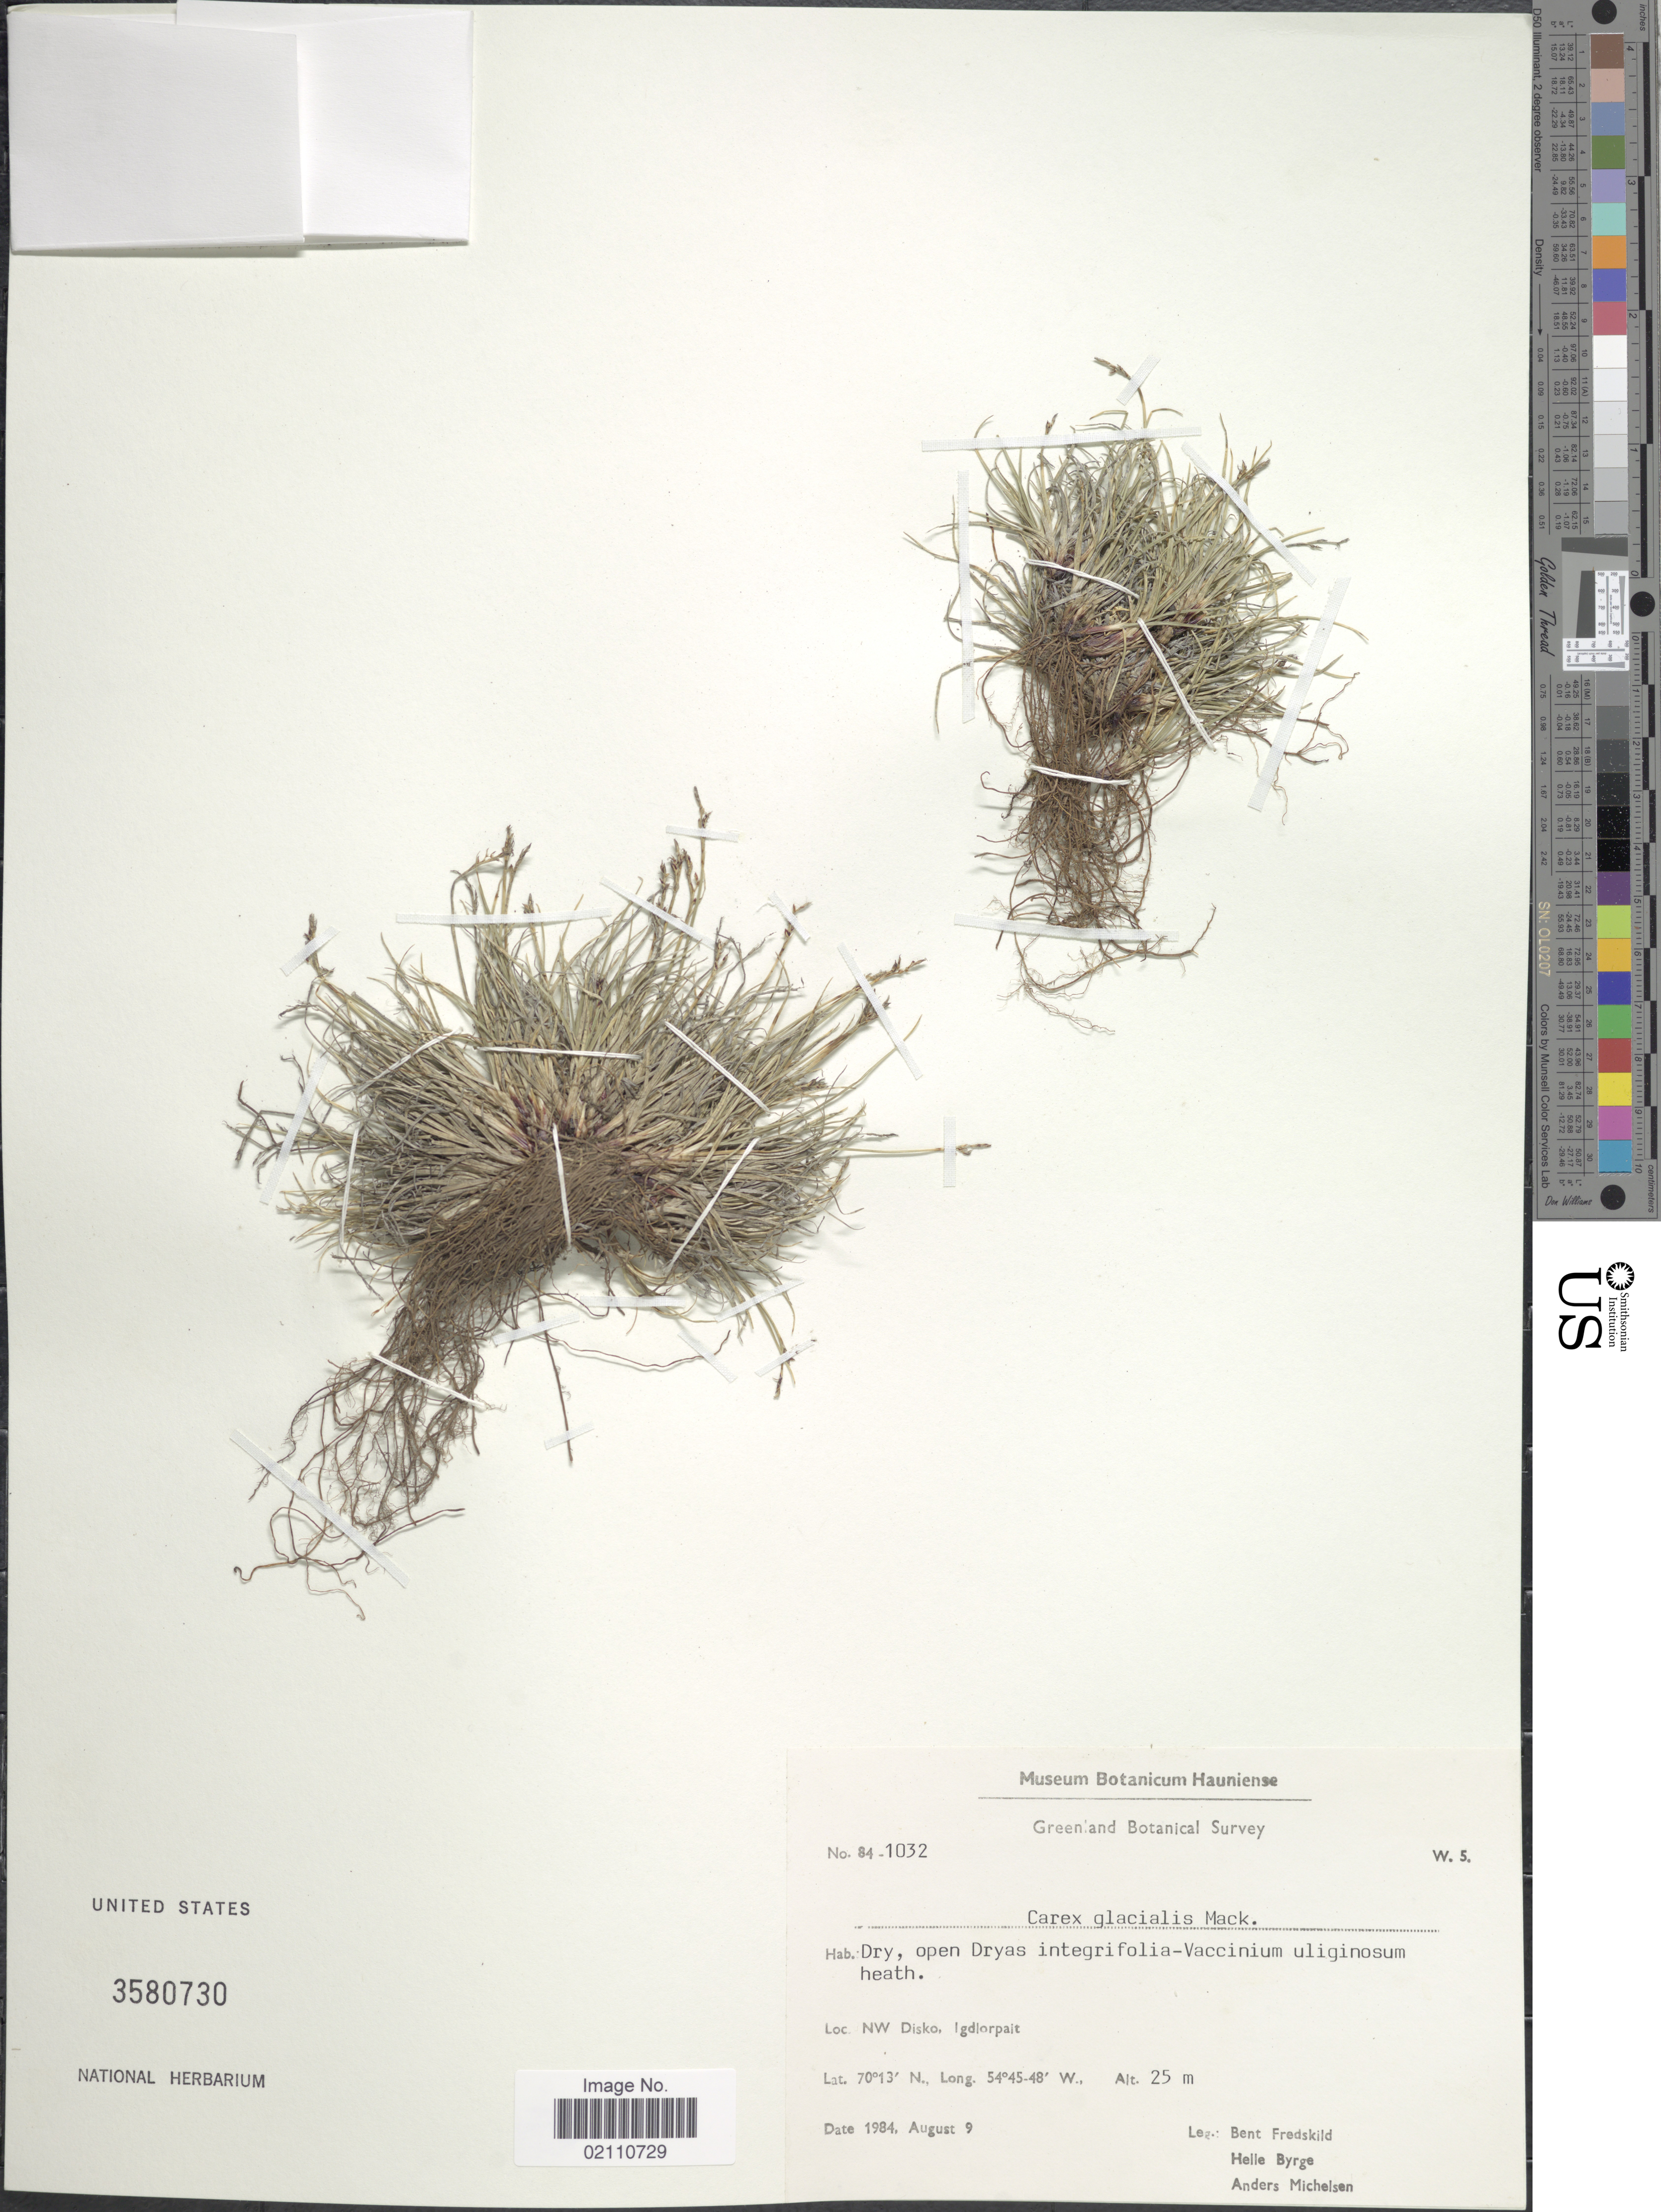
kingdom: Plantae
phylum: Tracheophyta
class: Liliopsida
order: Poales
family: Cyperaceae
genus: Carex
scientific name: Carex glacialis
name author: Mack.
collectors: B. Fredskild, H. Byrge & A. Michelsen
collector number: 84-1032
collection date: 1984-08-09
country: Greenland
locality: NW Disko, Igdlorpait.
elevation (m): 25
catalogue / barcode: US 3580730